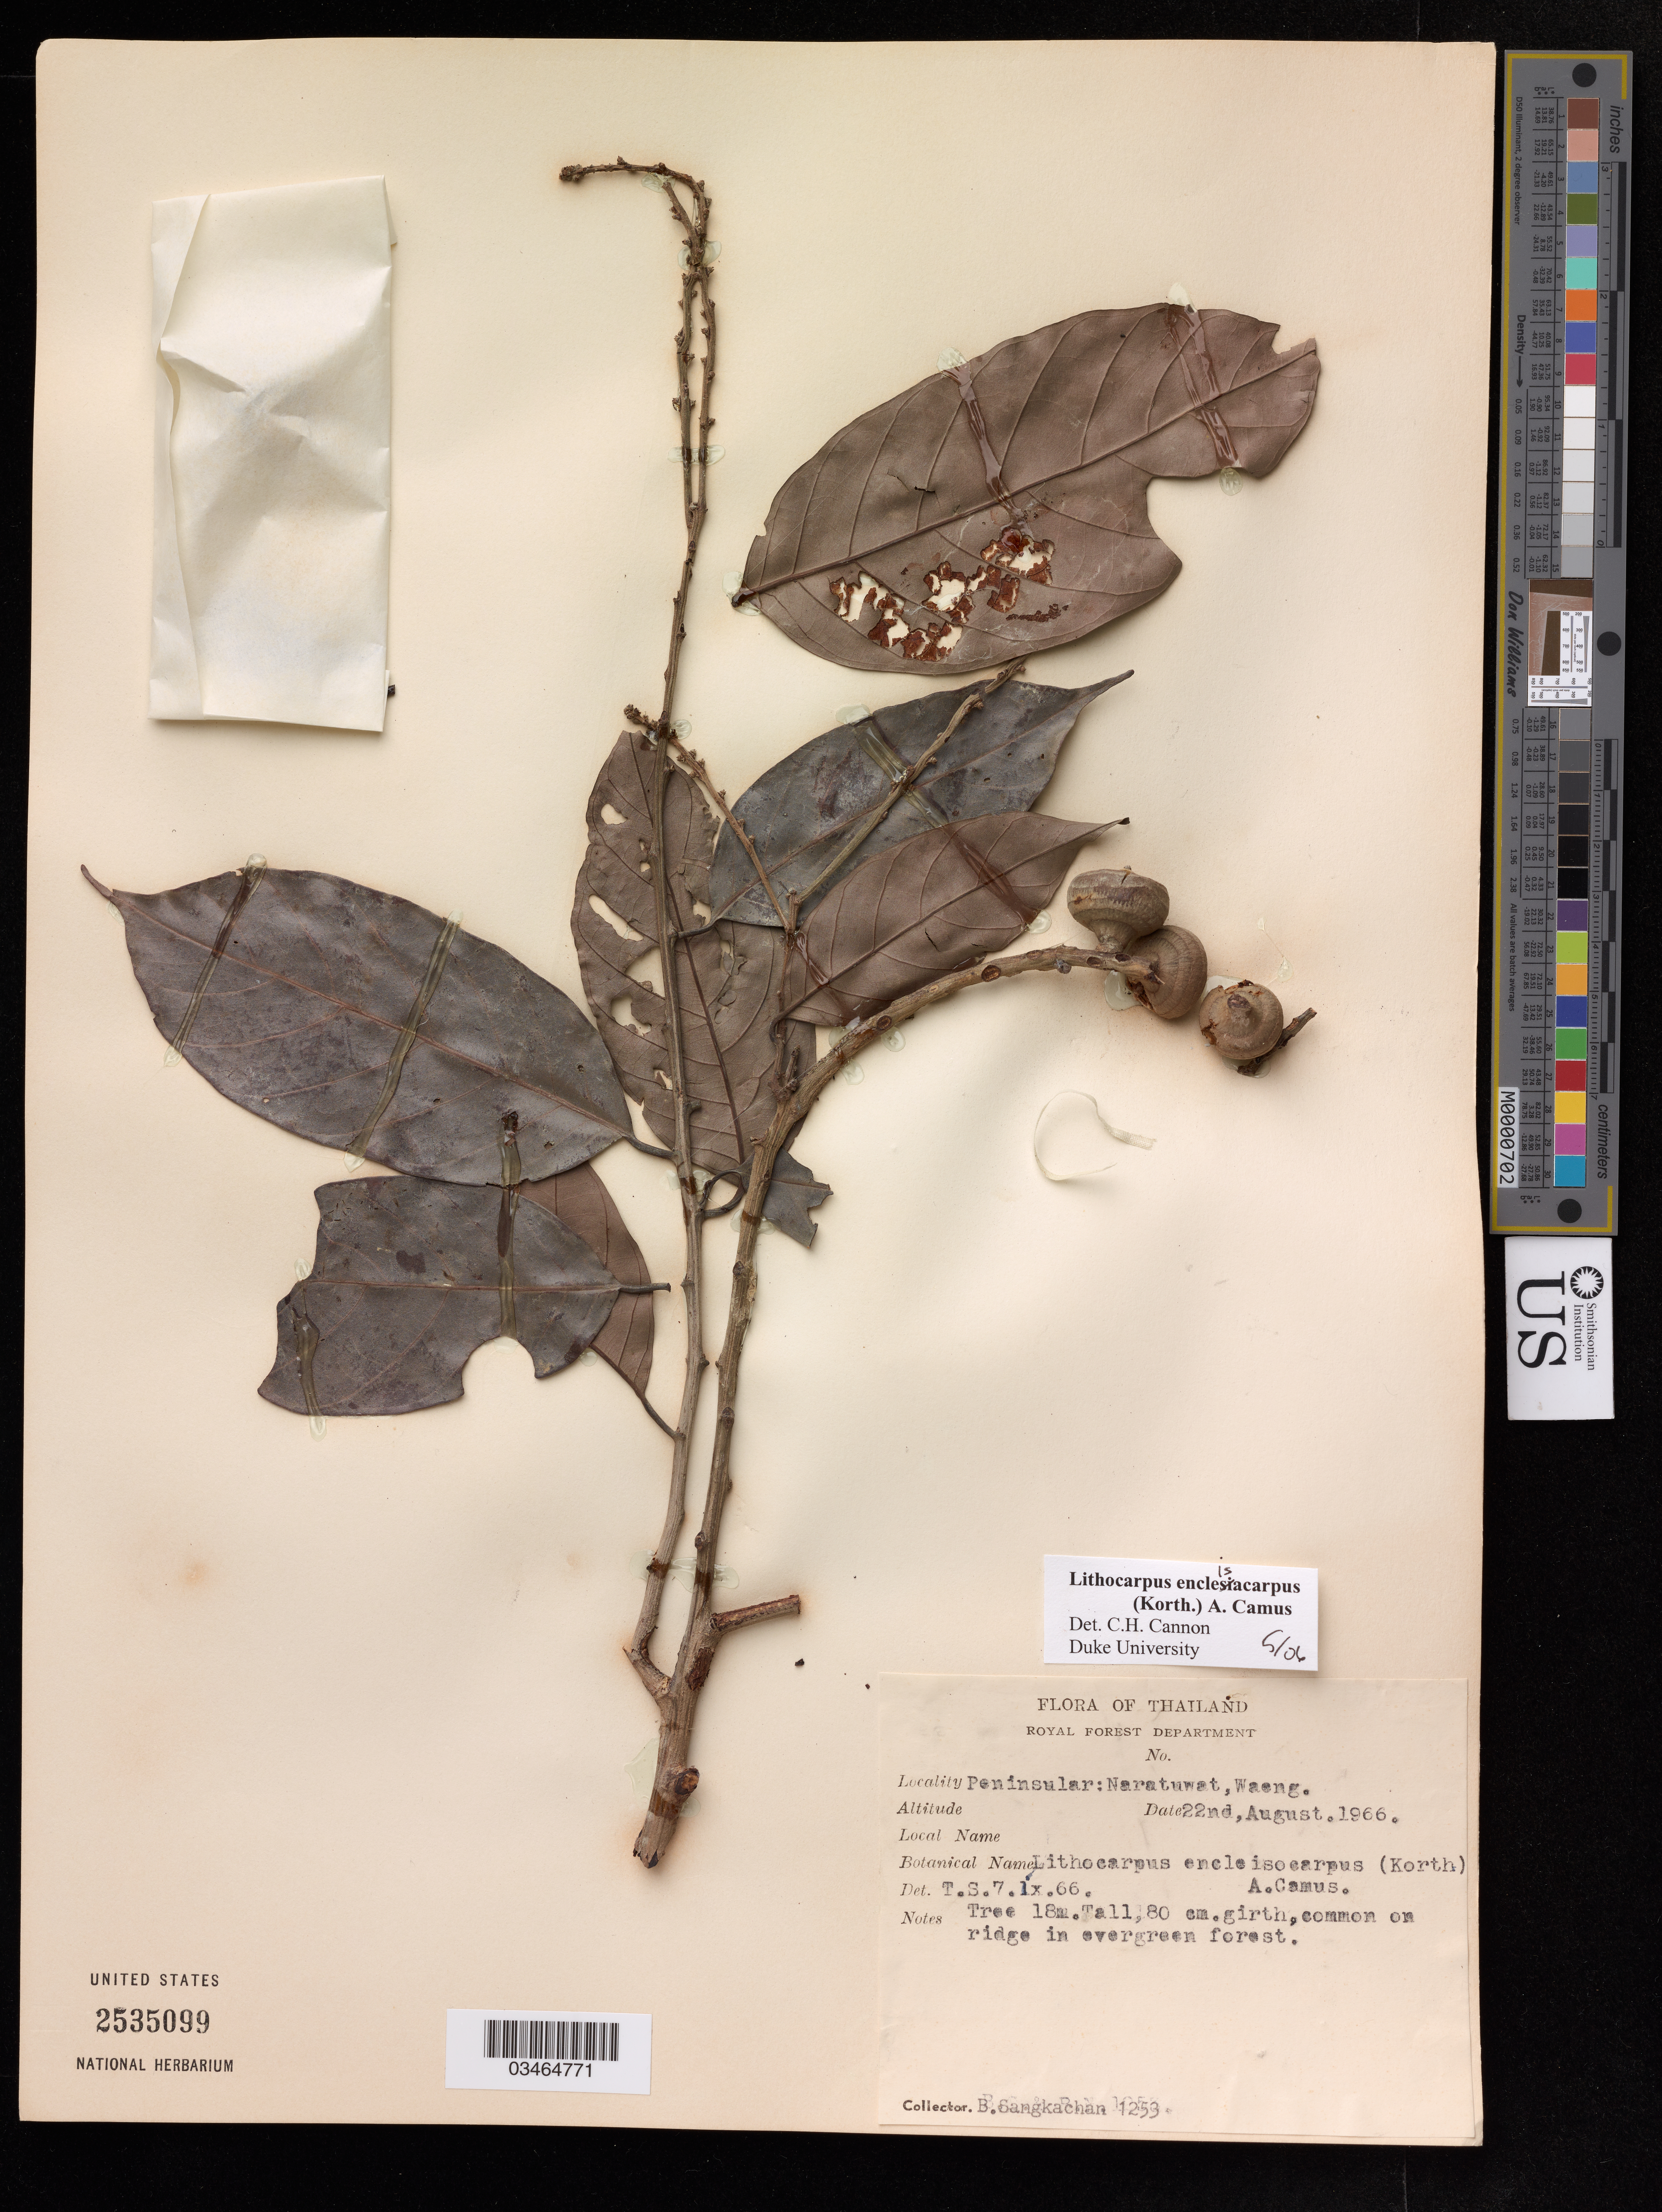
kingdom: Plantae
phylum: Tracheophyta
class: Magnoliopsida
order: Fagales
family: Fagaceae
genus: Lithocarpus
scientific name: Lithocarpus encleisocarpus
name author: (Korth.) A. Camus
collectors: B. Sangkachan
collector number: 1253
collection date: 1966-08-22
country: Thailand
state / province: Narathiwat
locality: Peninsular. Waeng.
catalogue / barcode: US 2535099